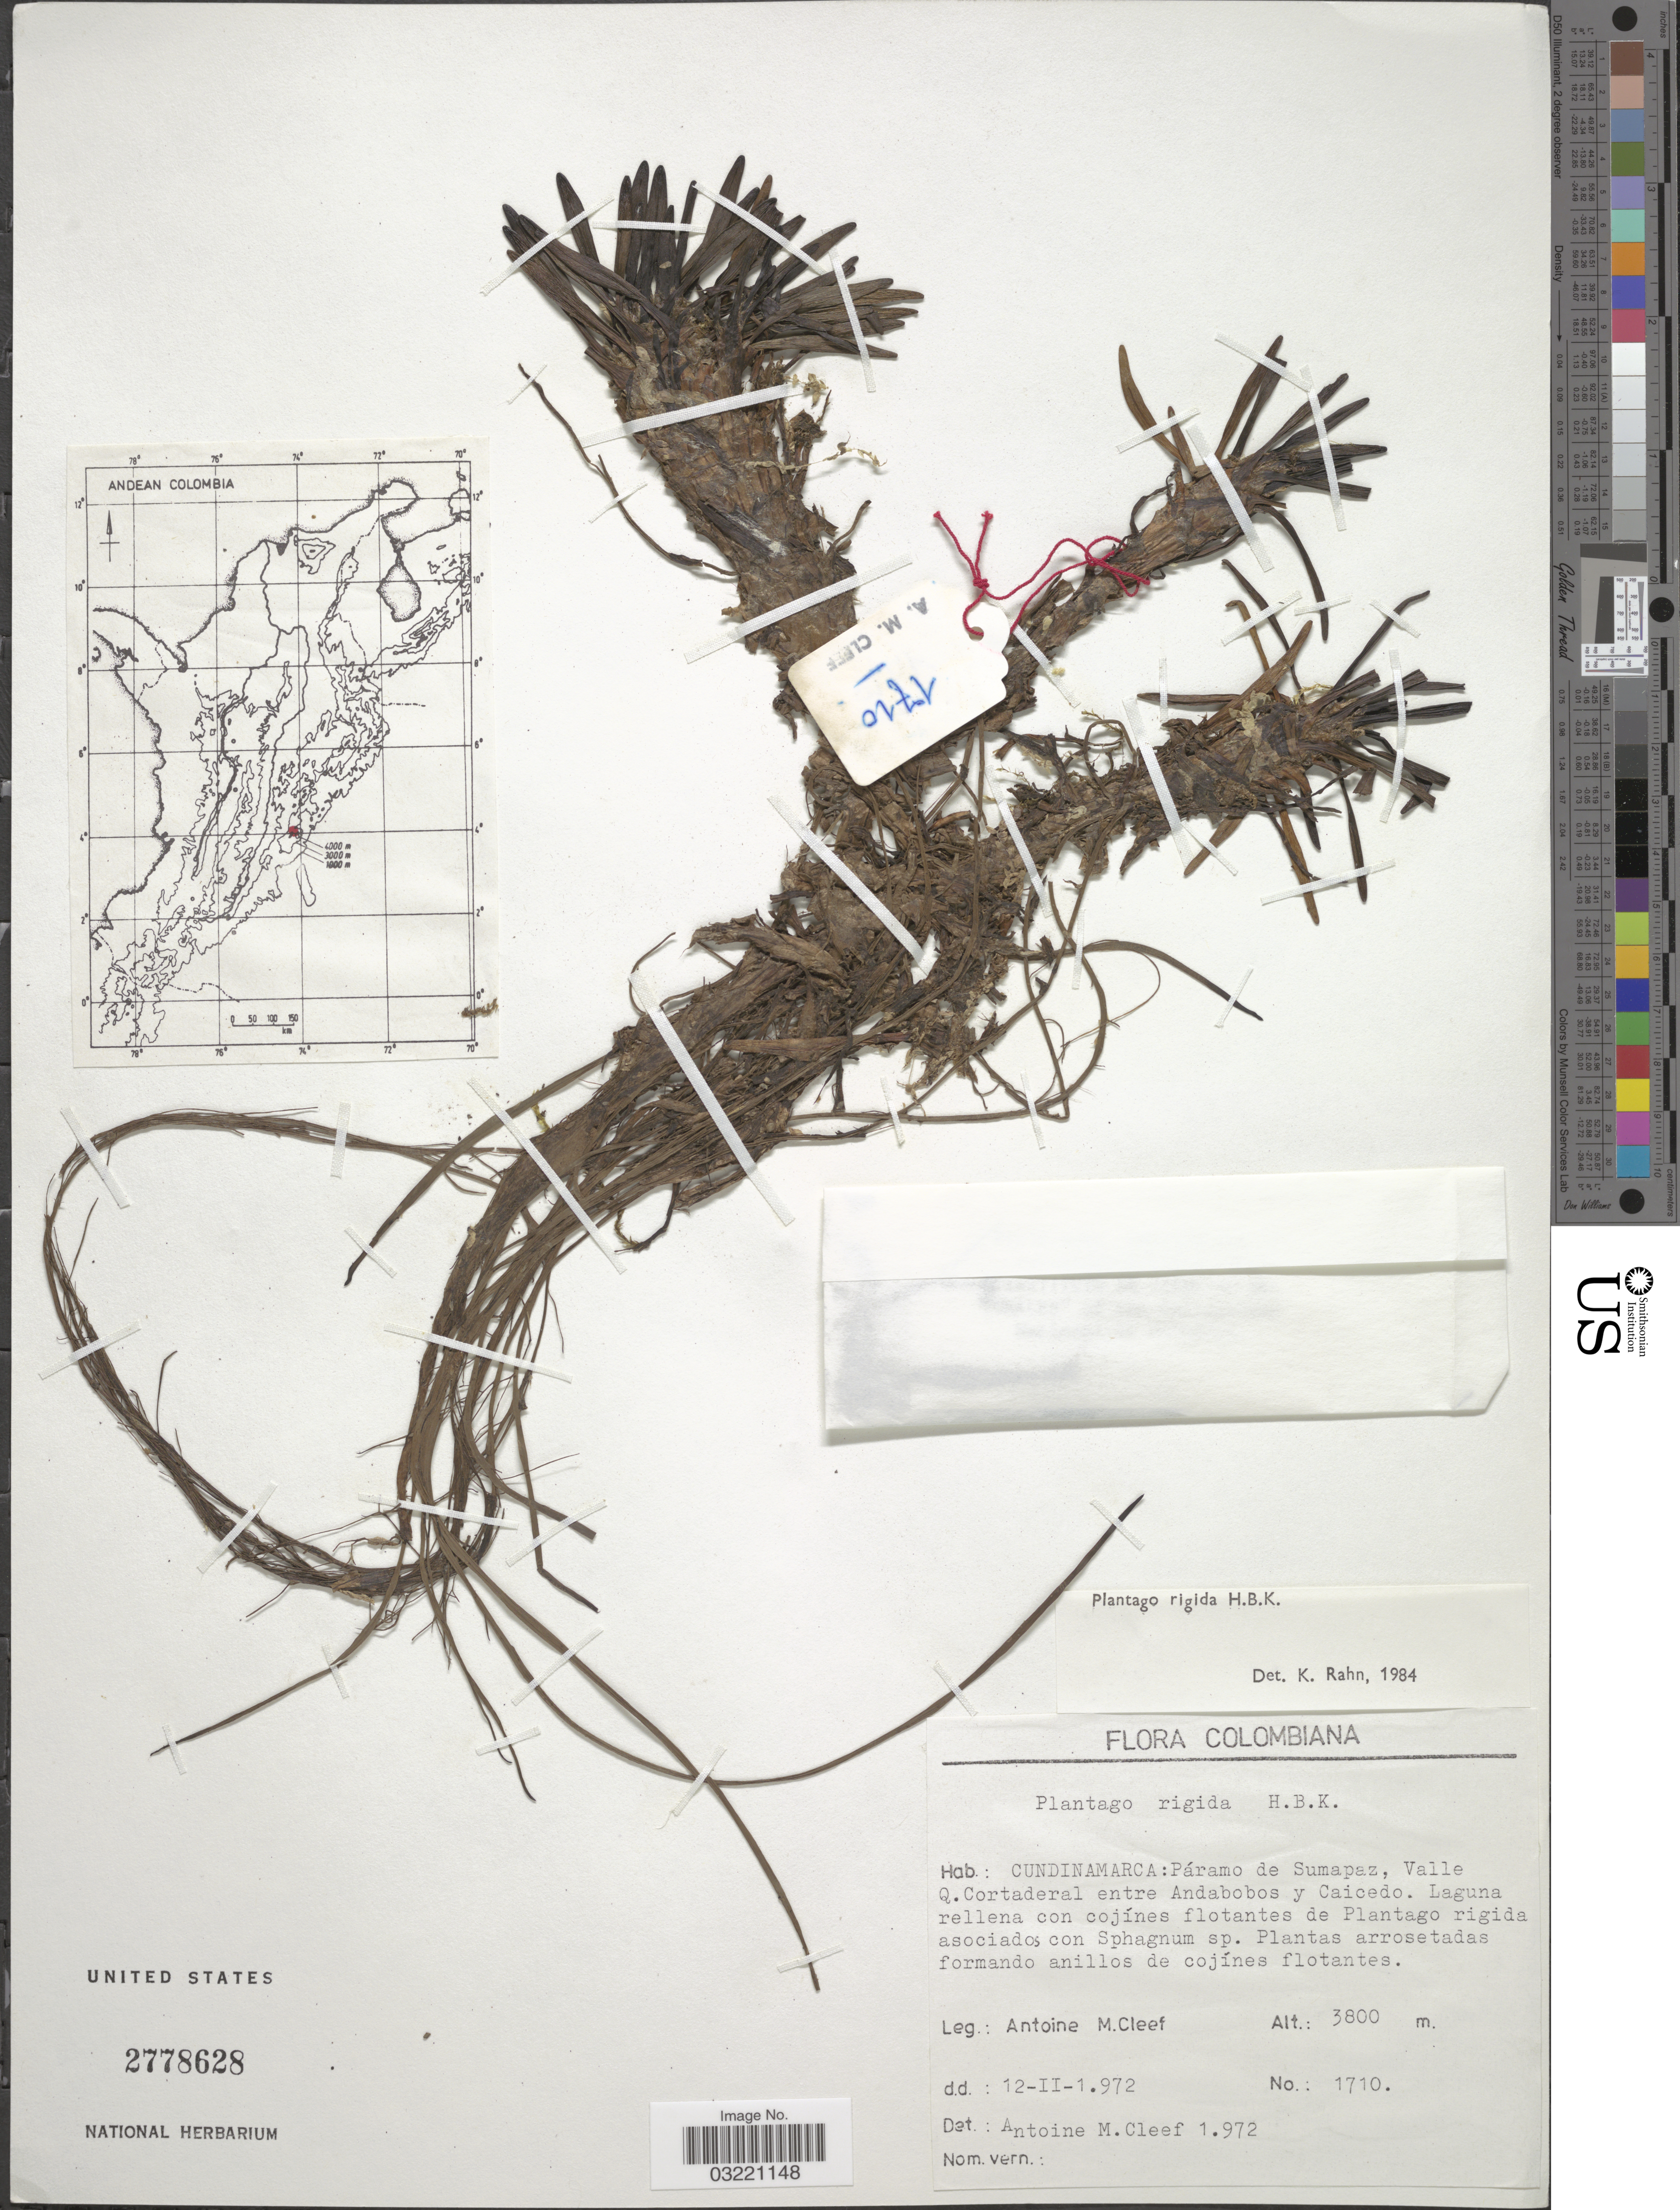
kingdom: Plantae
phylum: Tracheophyta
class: Magnoliopsida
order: Lamiales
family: Plantaginaceae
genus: Plantago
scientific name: Plantago rigida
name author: Kunth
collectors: A. M. Cleef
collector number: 1710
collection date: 1972-02-12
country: Colombia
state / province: Cundinamarca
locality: Páramo de Sumapaz, Valle Q. Cortaderal entre Andabobos y Caicedo.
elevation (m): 3800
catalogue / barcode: US 2778628